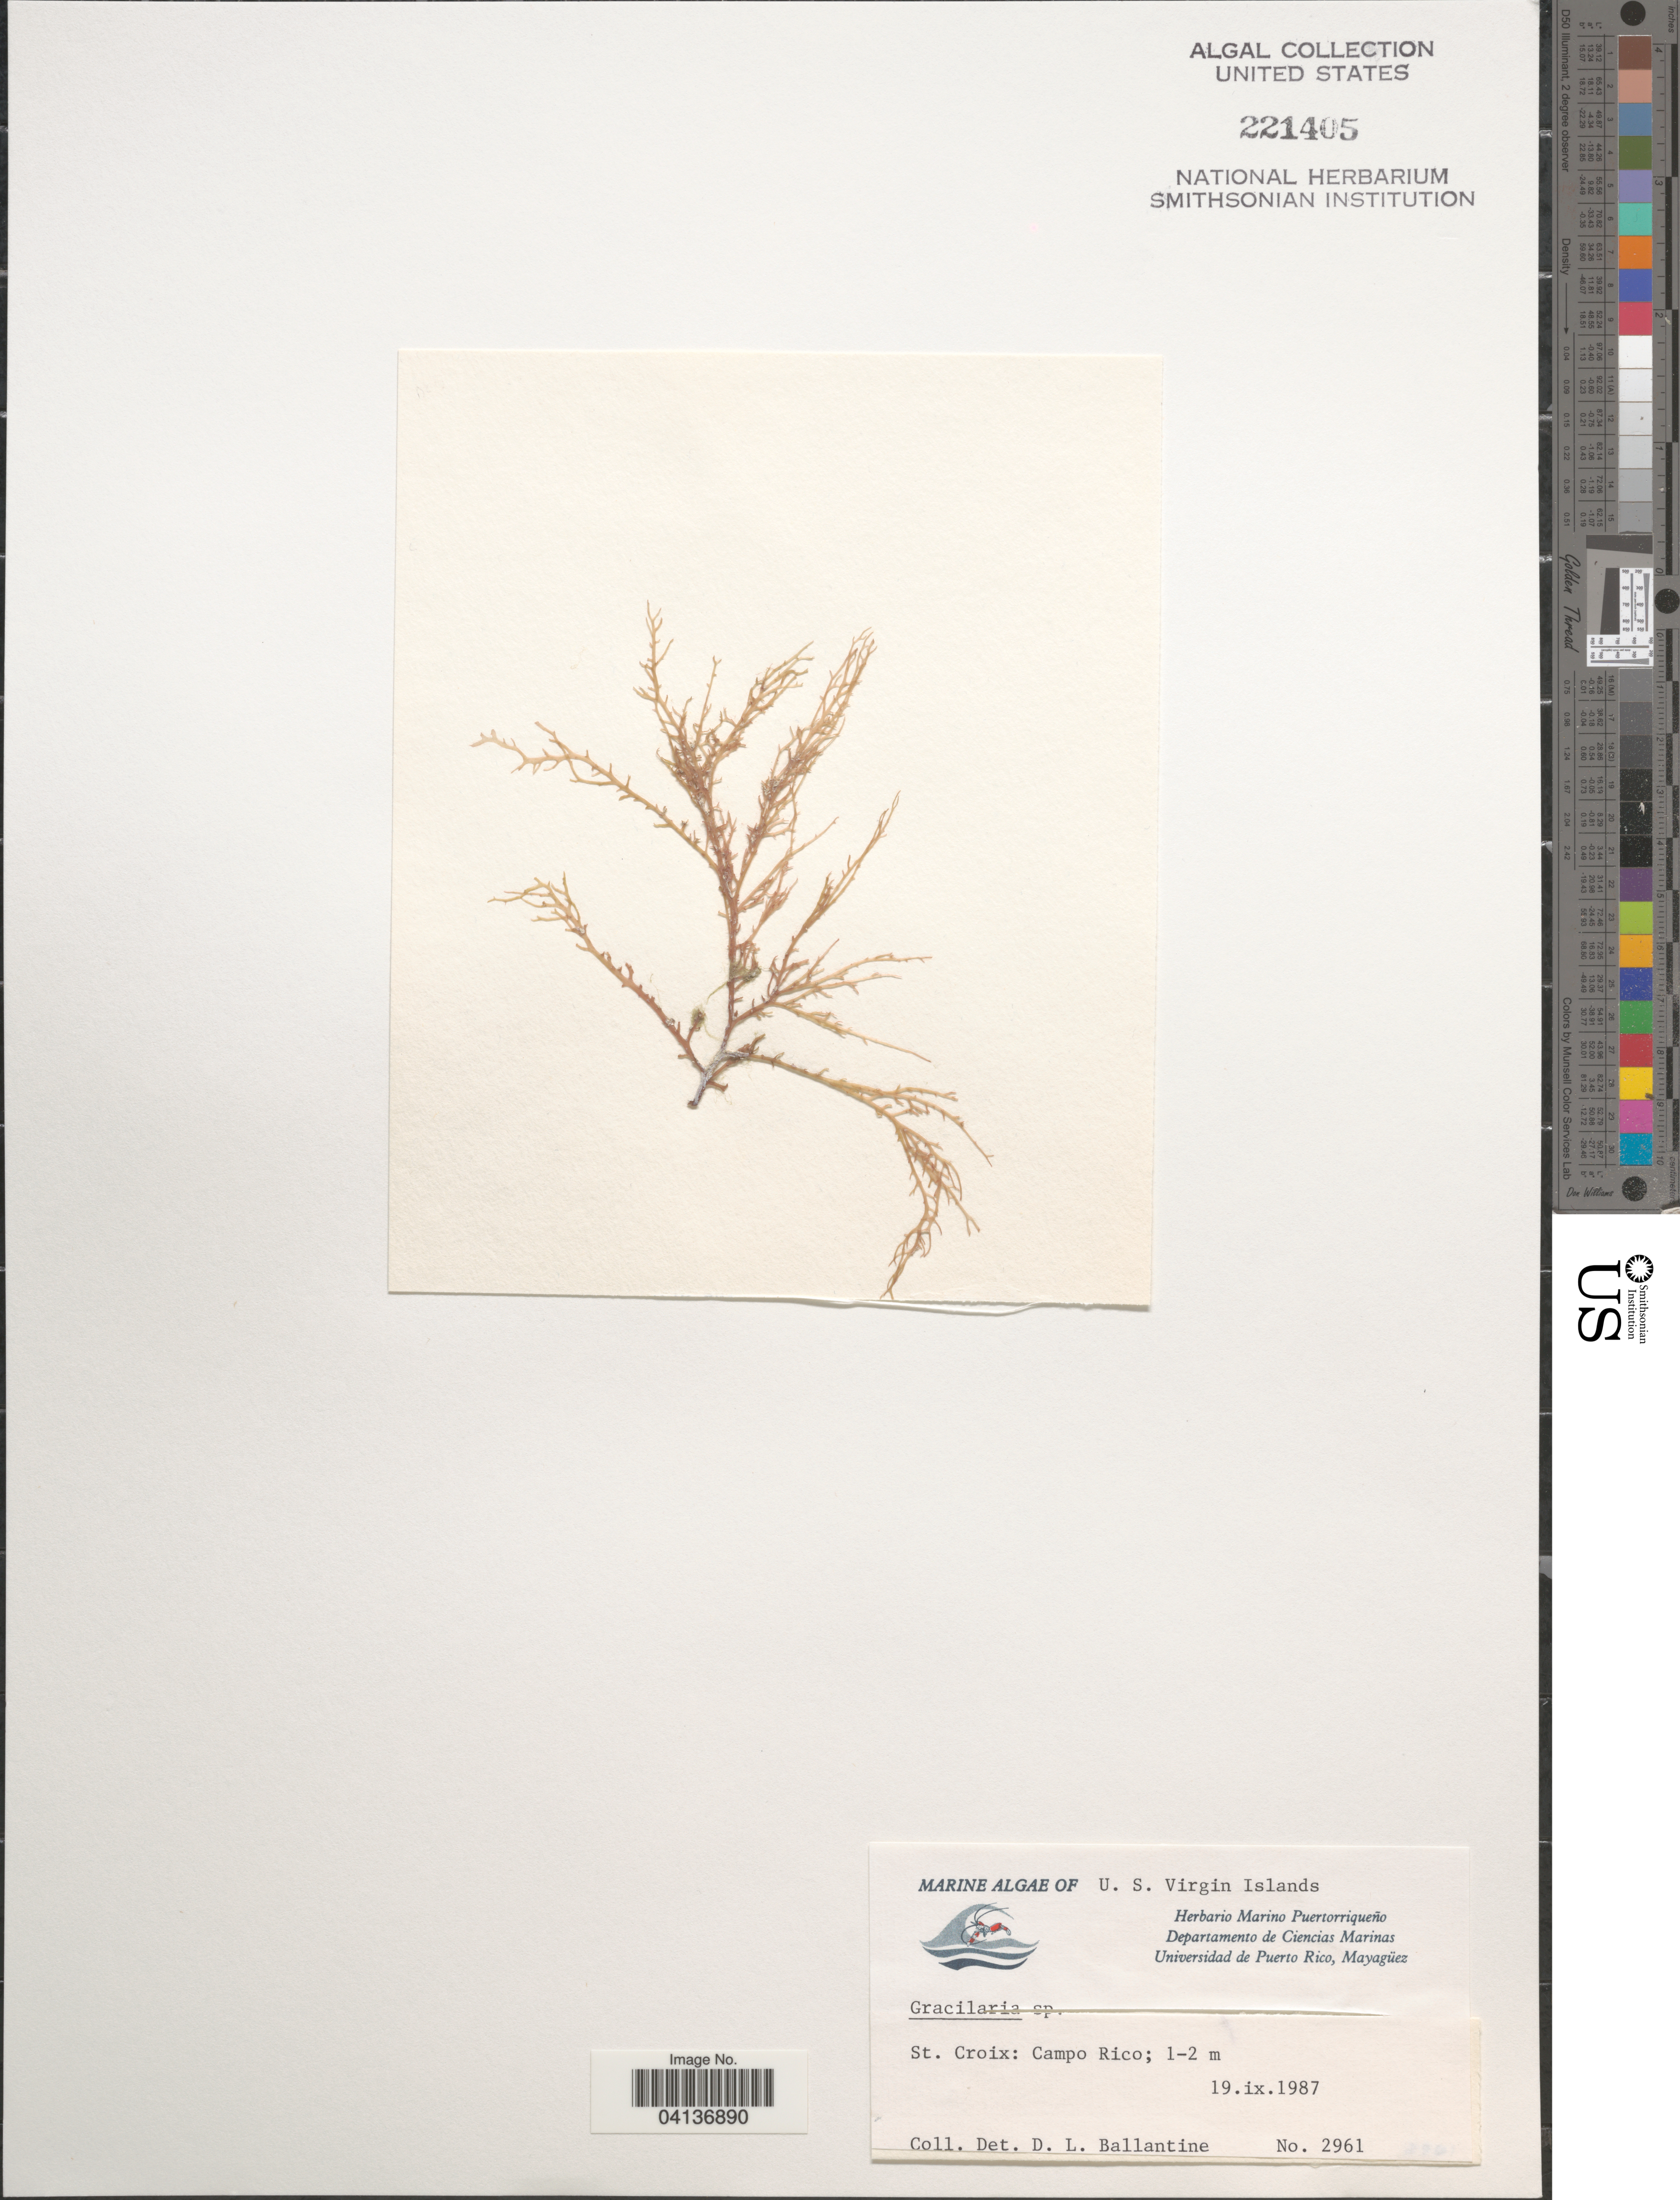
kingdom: Plantae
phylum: Rhodophyta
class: Florideophyceae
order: Gracilariales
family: Gracilariaceae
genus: Gracilaria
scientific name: Gracilaria sp.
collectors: D.L. Ballantine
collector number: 2961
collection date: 1987-09-19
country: U.S. Virgin Islands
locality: St. Croix: Campo Rico.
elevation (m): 1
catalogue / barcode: US 221405